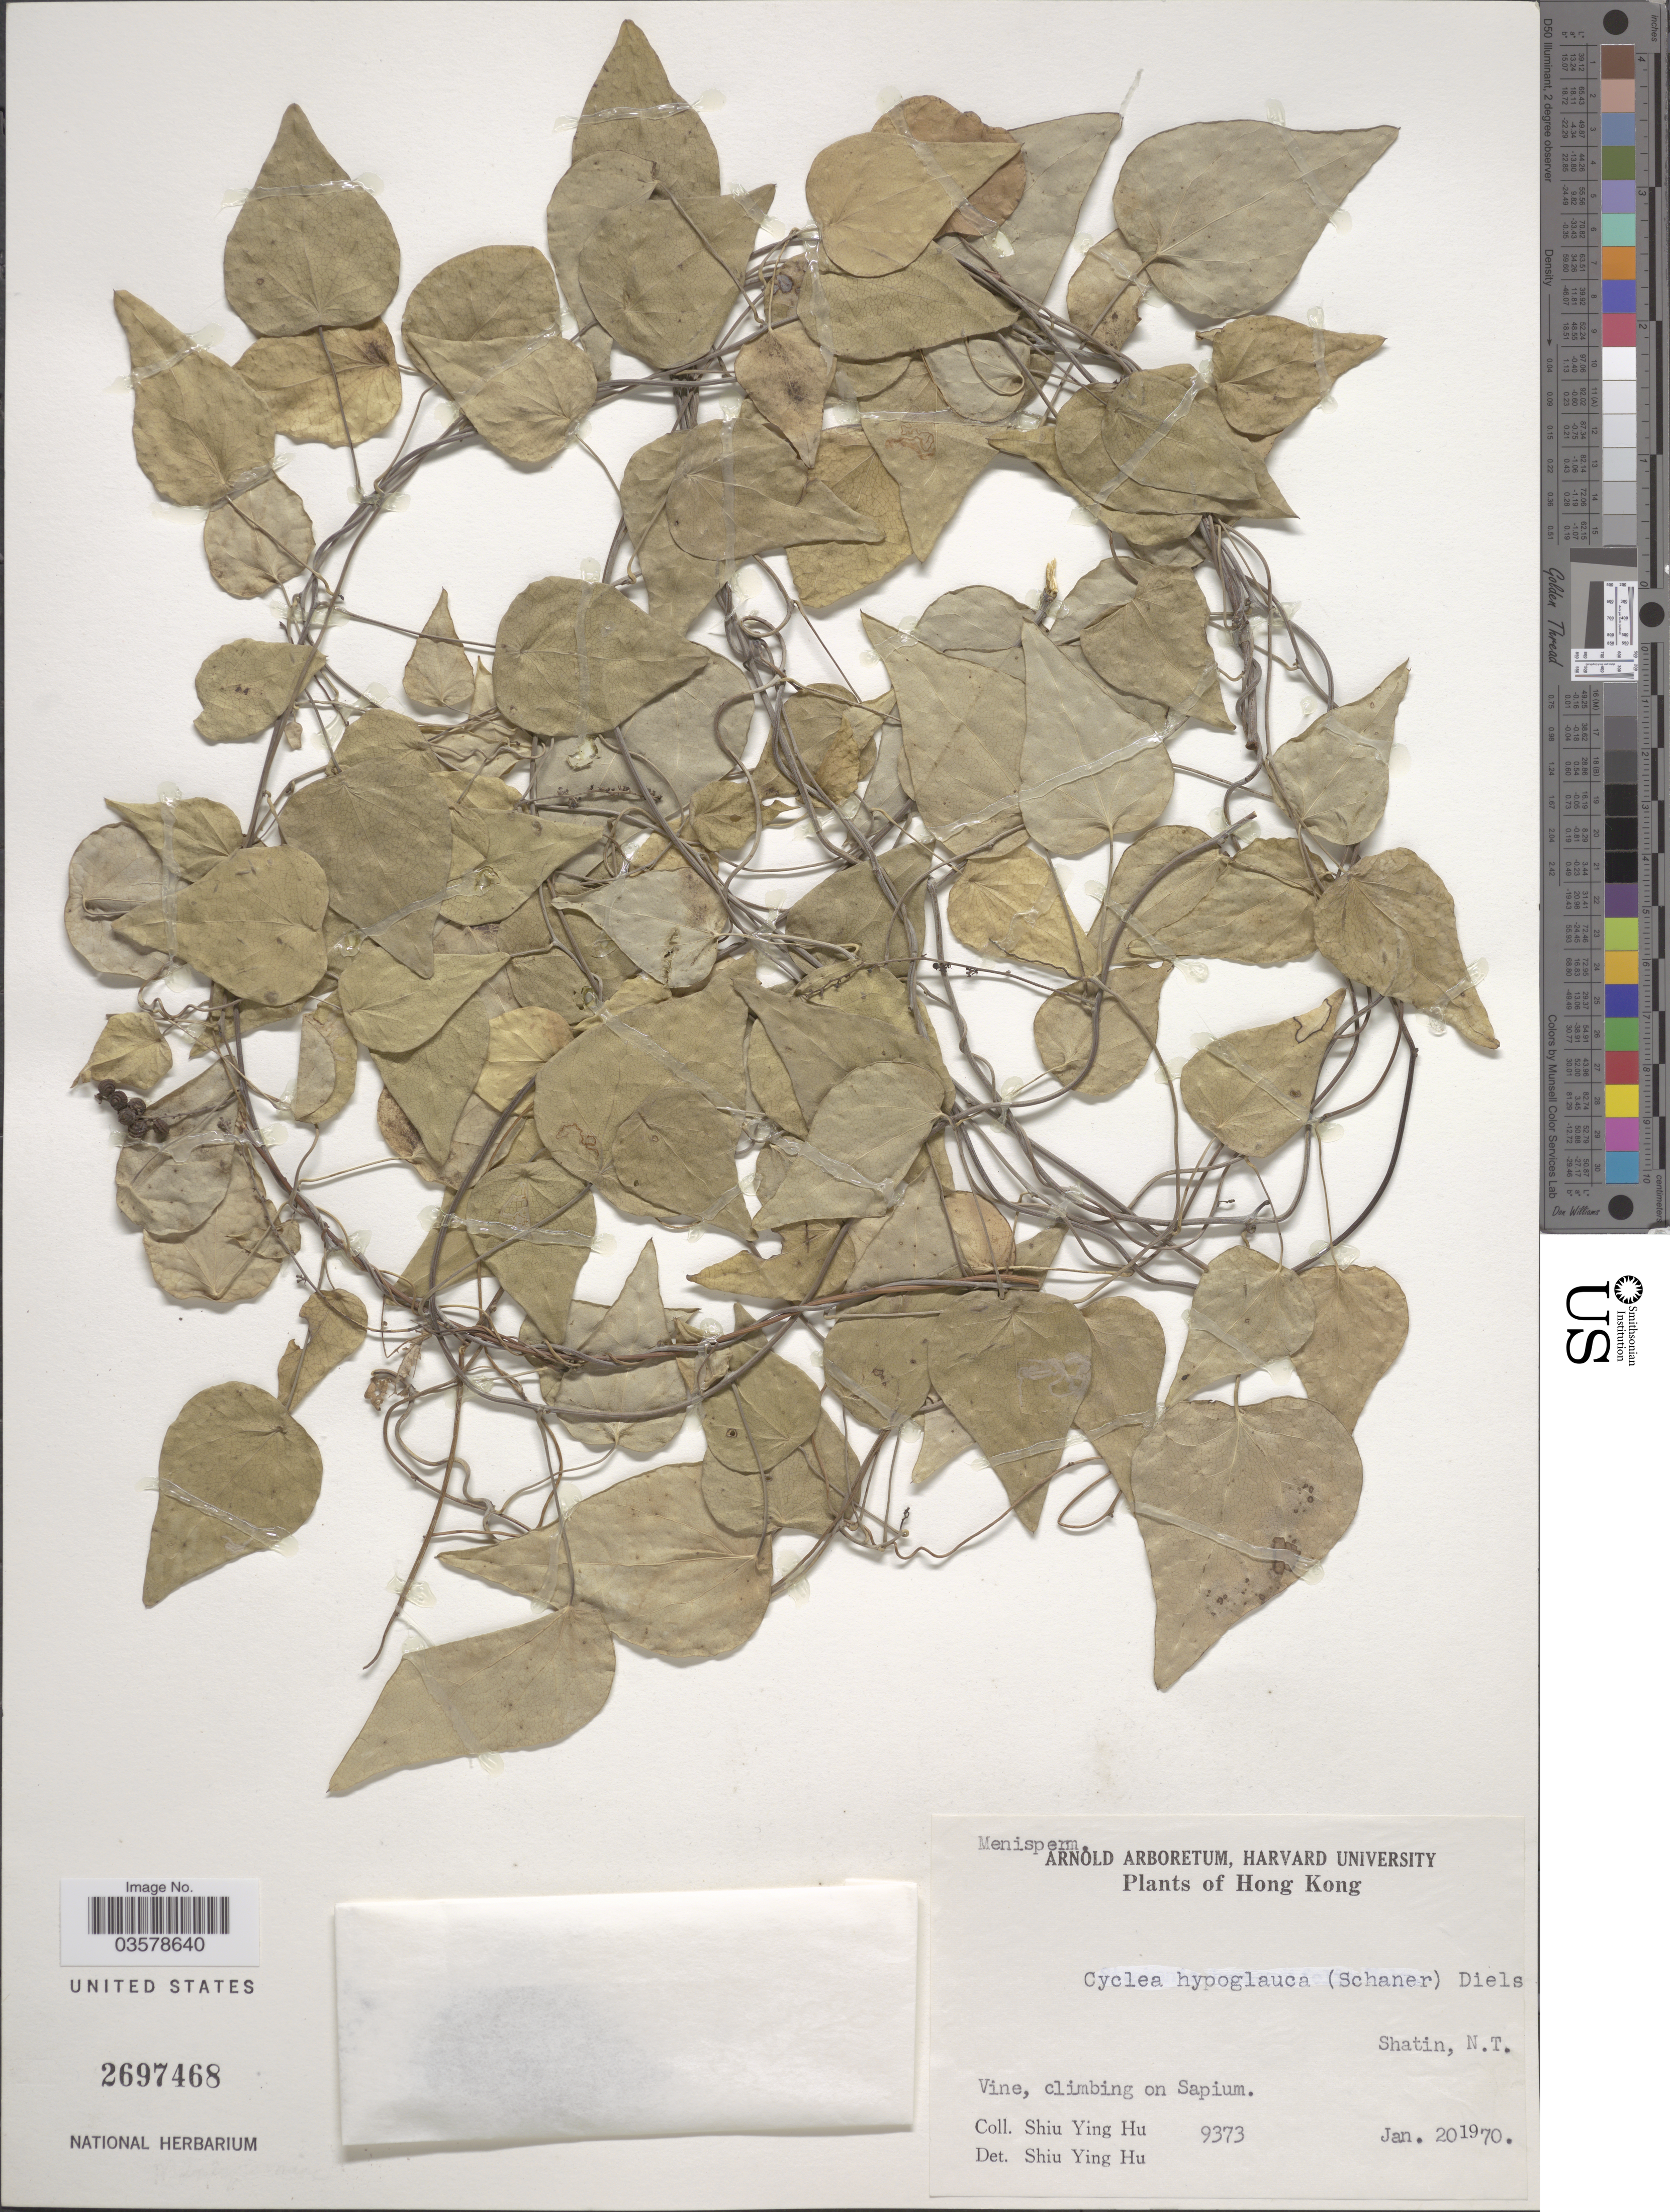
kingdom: Plantae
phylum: Tracheophyta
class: Magnoliopsida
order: Ranunculales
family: Menispermaceae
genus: Cyclea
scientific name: Cyclea hypoglauca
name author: (Schauer) Diels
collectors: S. Y. Hu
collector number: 9373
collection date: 1970-01-20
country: China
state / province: Hong Kong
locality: Shatin, N.T.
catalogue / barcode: US 2697468